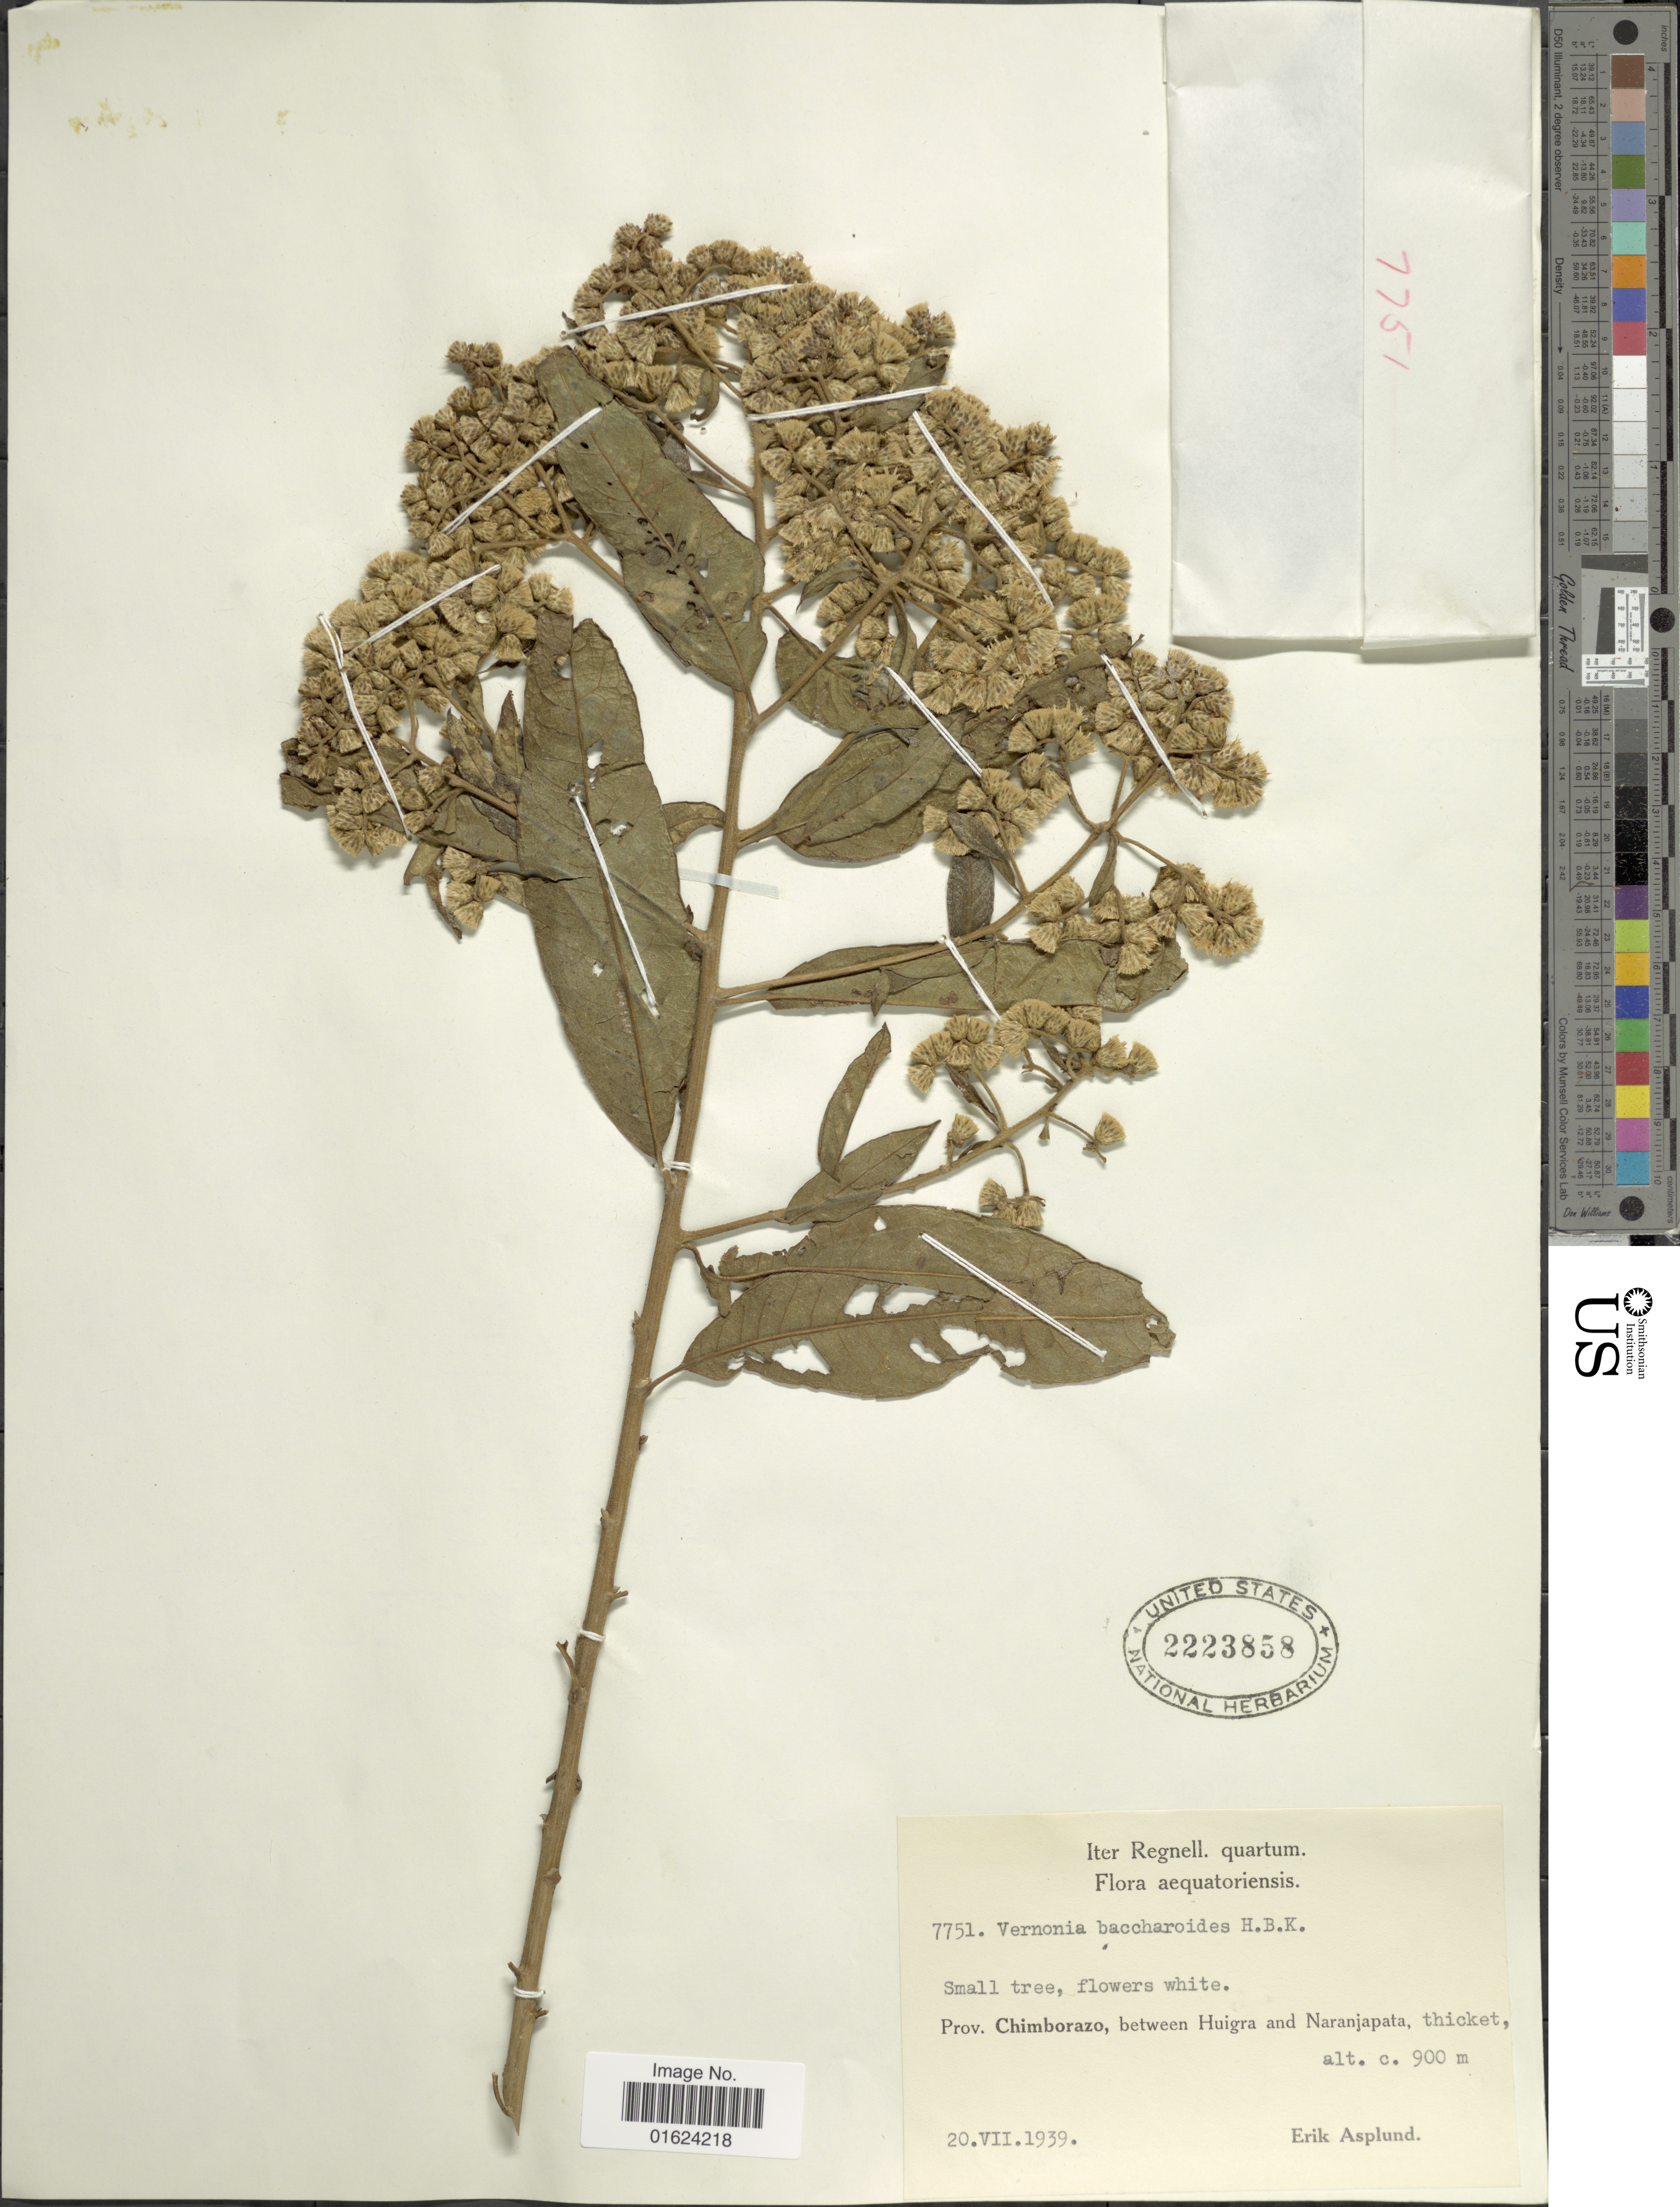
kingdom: Plantae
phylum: Tracheophyta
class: Magnoliopsida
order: Asterales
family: Asteraceae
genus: Vernonanthura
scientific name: Vernonanthura patens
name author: (Kunth) H. Rob.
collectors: E. Asplund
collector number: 7751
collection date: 1939-07-20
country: Ecuador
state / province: Chimborazo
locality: Aequatoriensis. Prov. Chimborazo, between Guigra and Naranjapata, thicket.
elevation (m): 900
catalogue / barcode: US 2223858